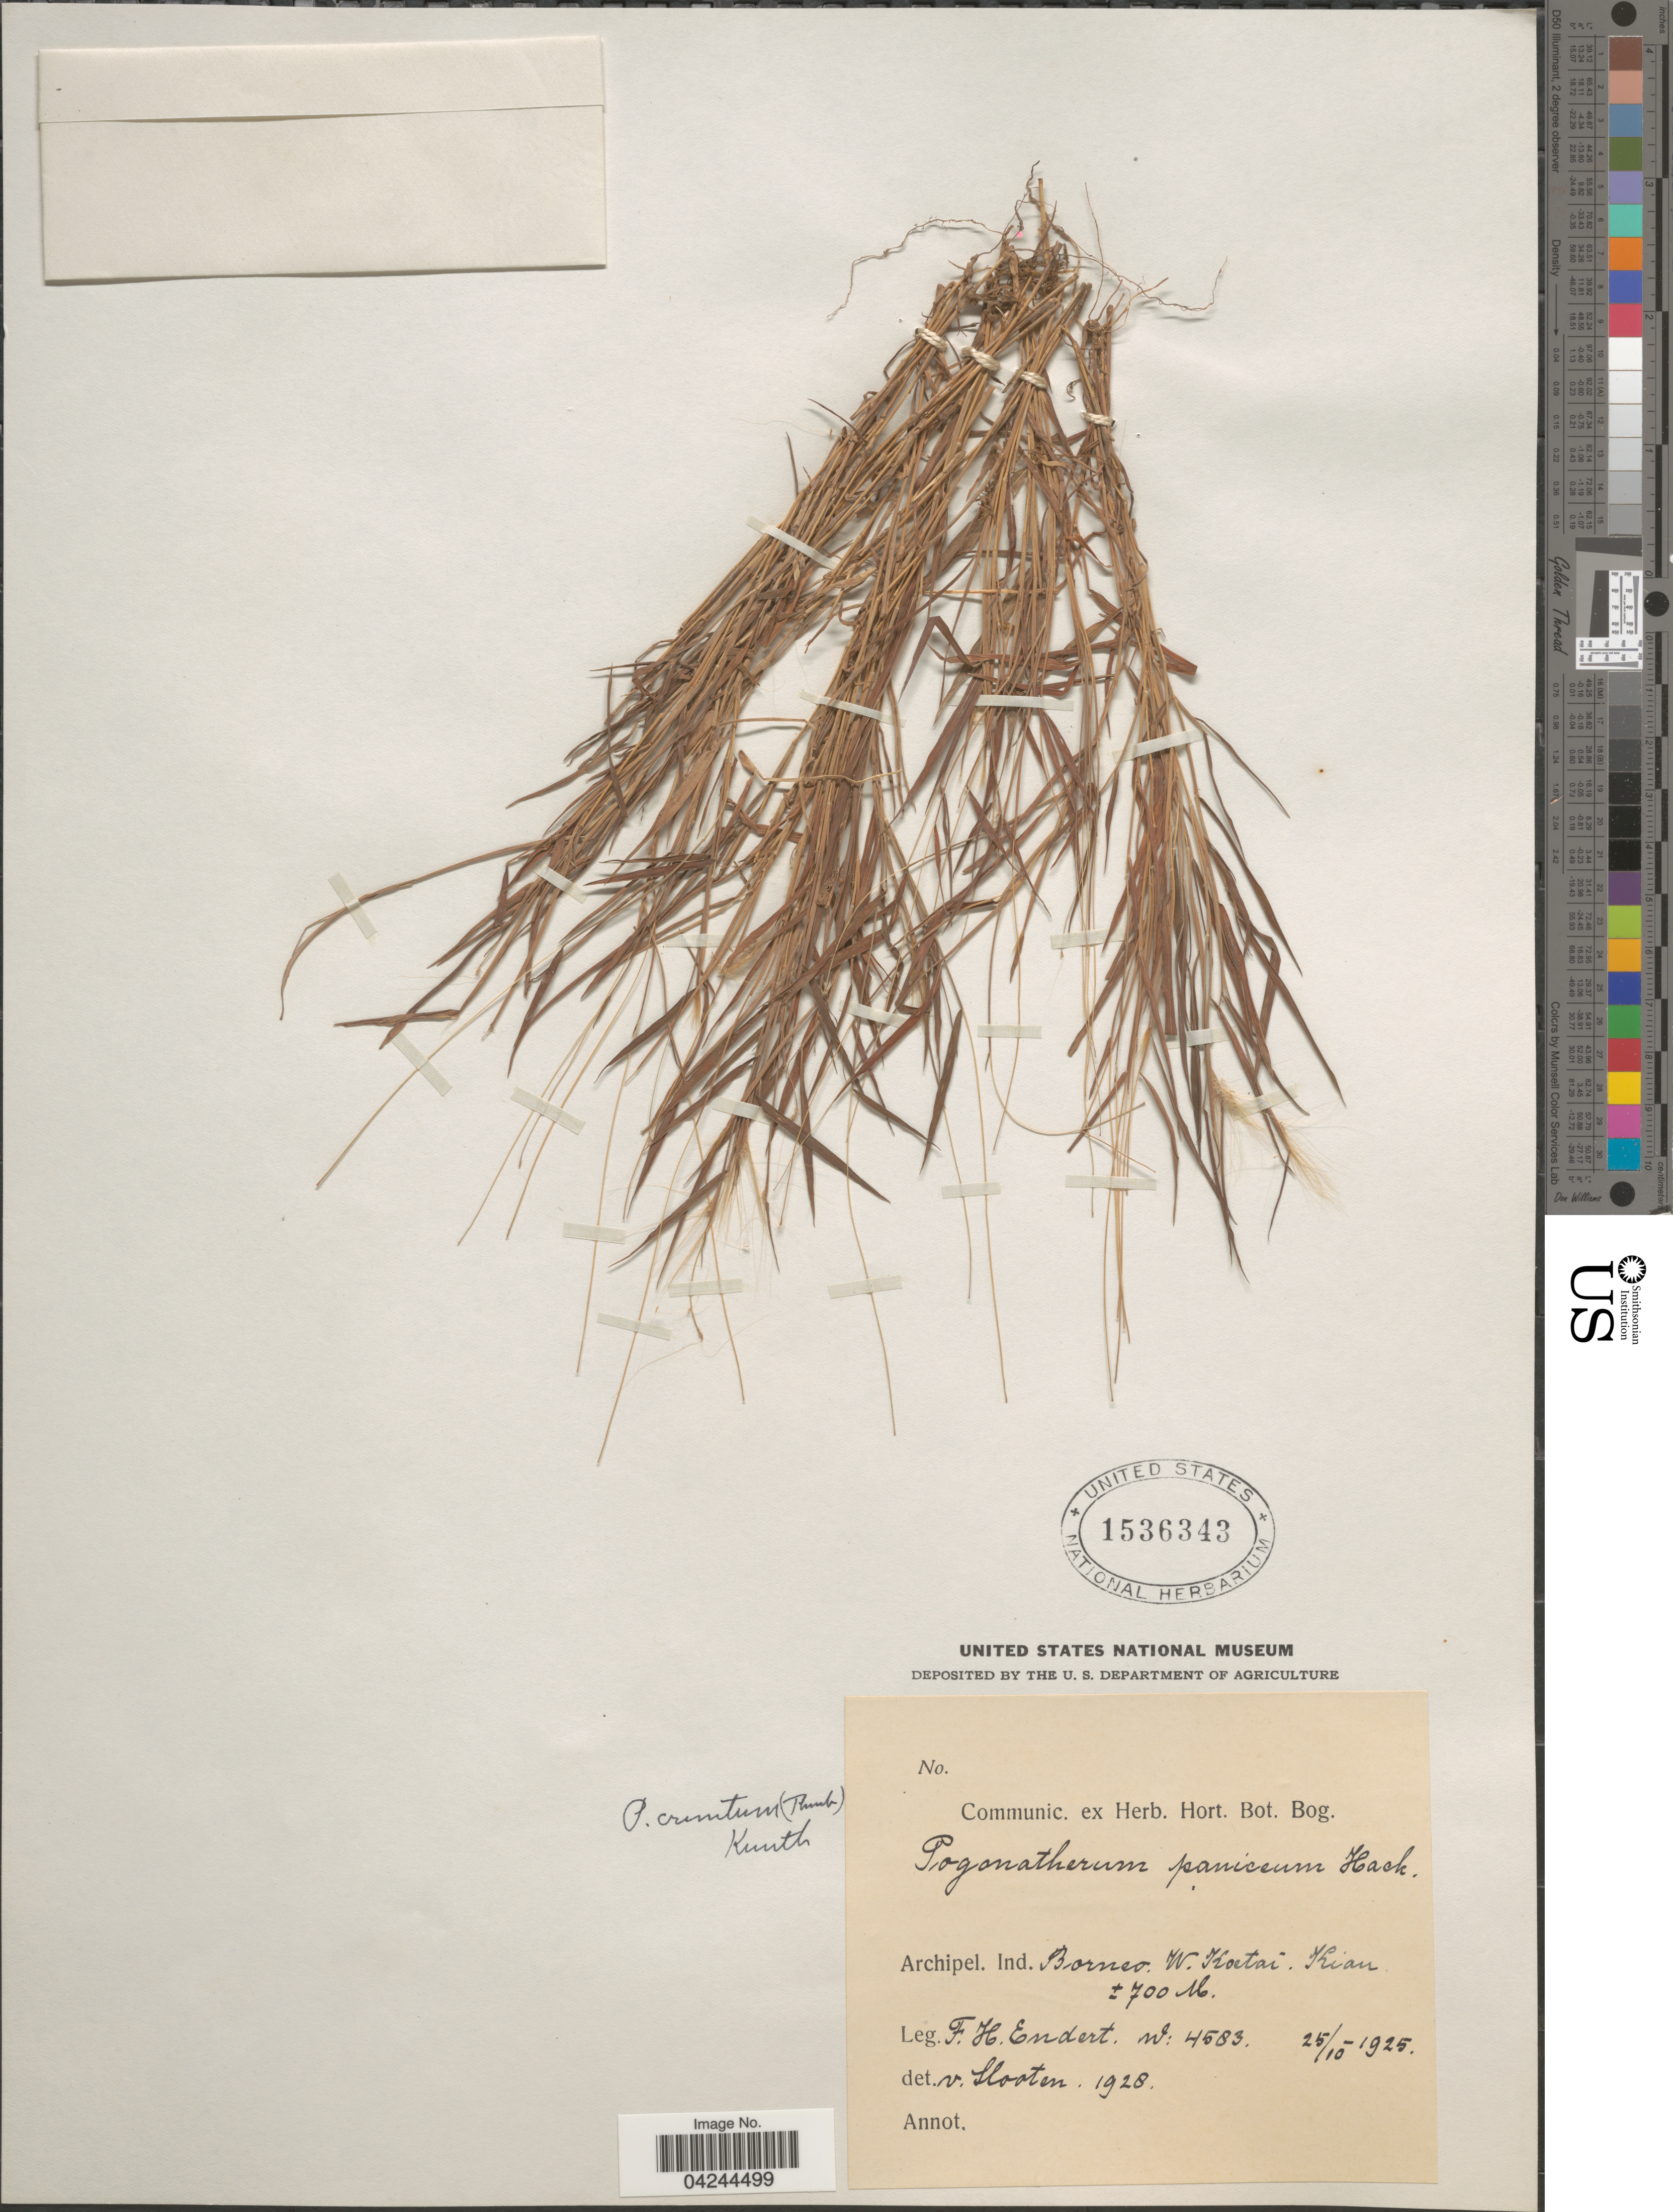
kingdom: Plantae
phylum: Tracheophyta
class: Liliopsida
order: Poales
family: Poaceae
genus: Pogonatherum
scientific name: Pogonatherum crinitum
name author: (Thunb.) Kunth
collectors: F. Endert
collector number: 4583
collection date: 1925-10-25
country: Indonesia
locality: Archipel. Ind. Borneo. W. Koetai. Kian.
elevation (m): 700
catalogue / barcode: US 1536343